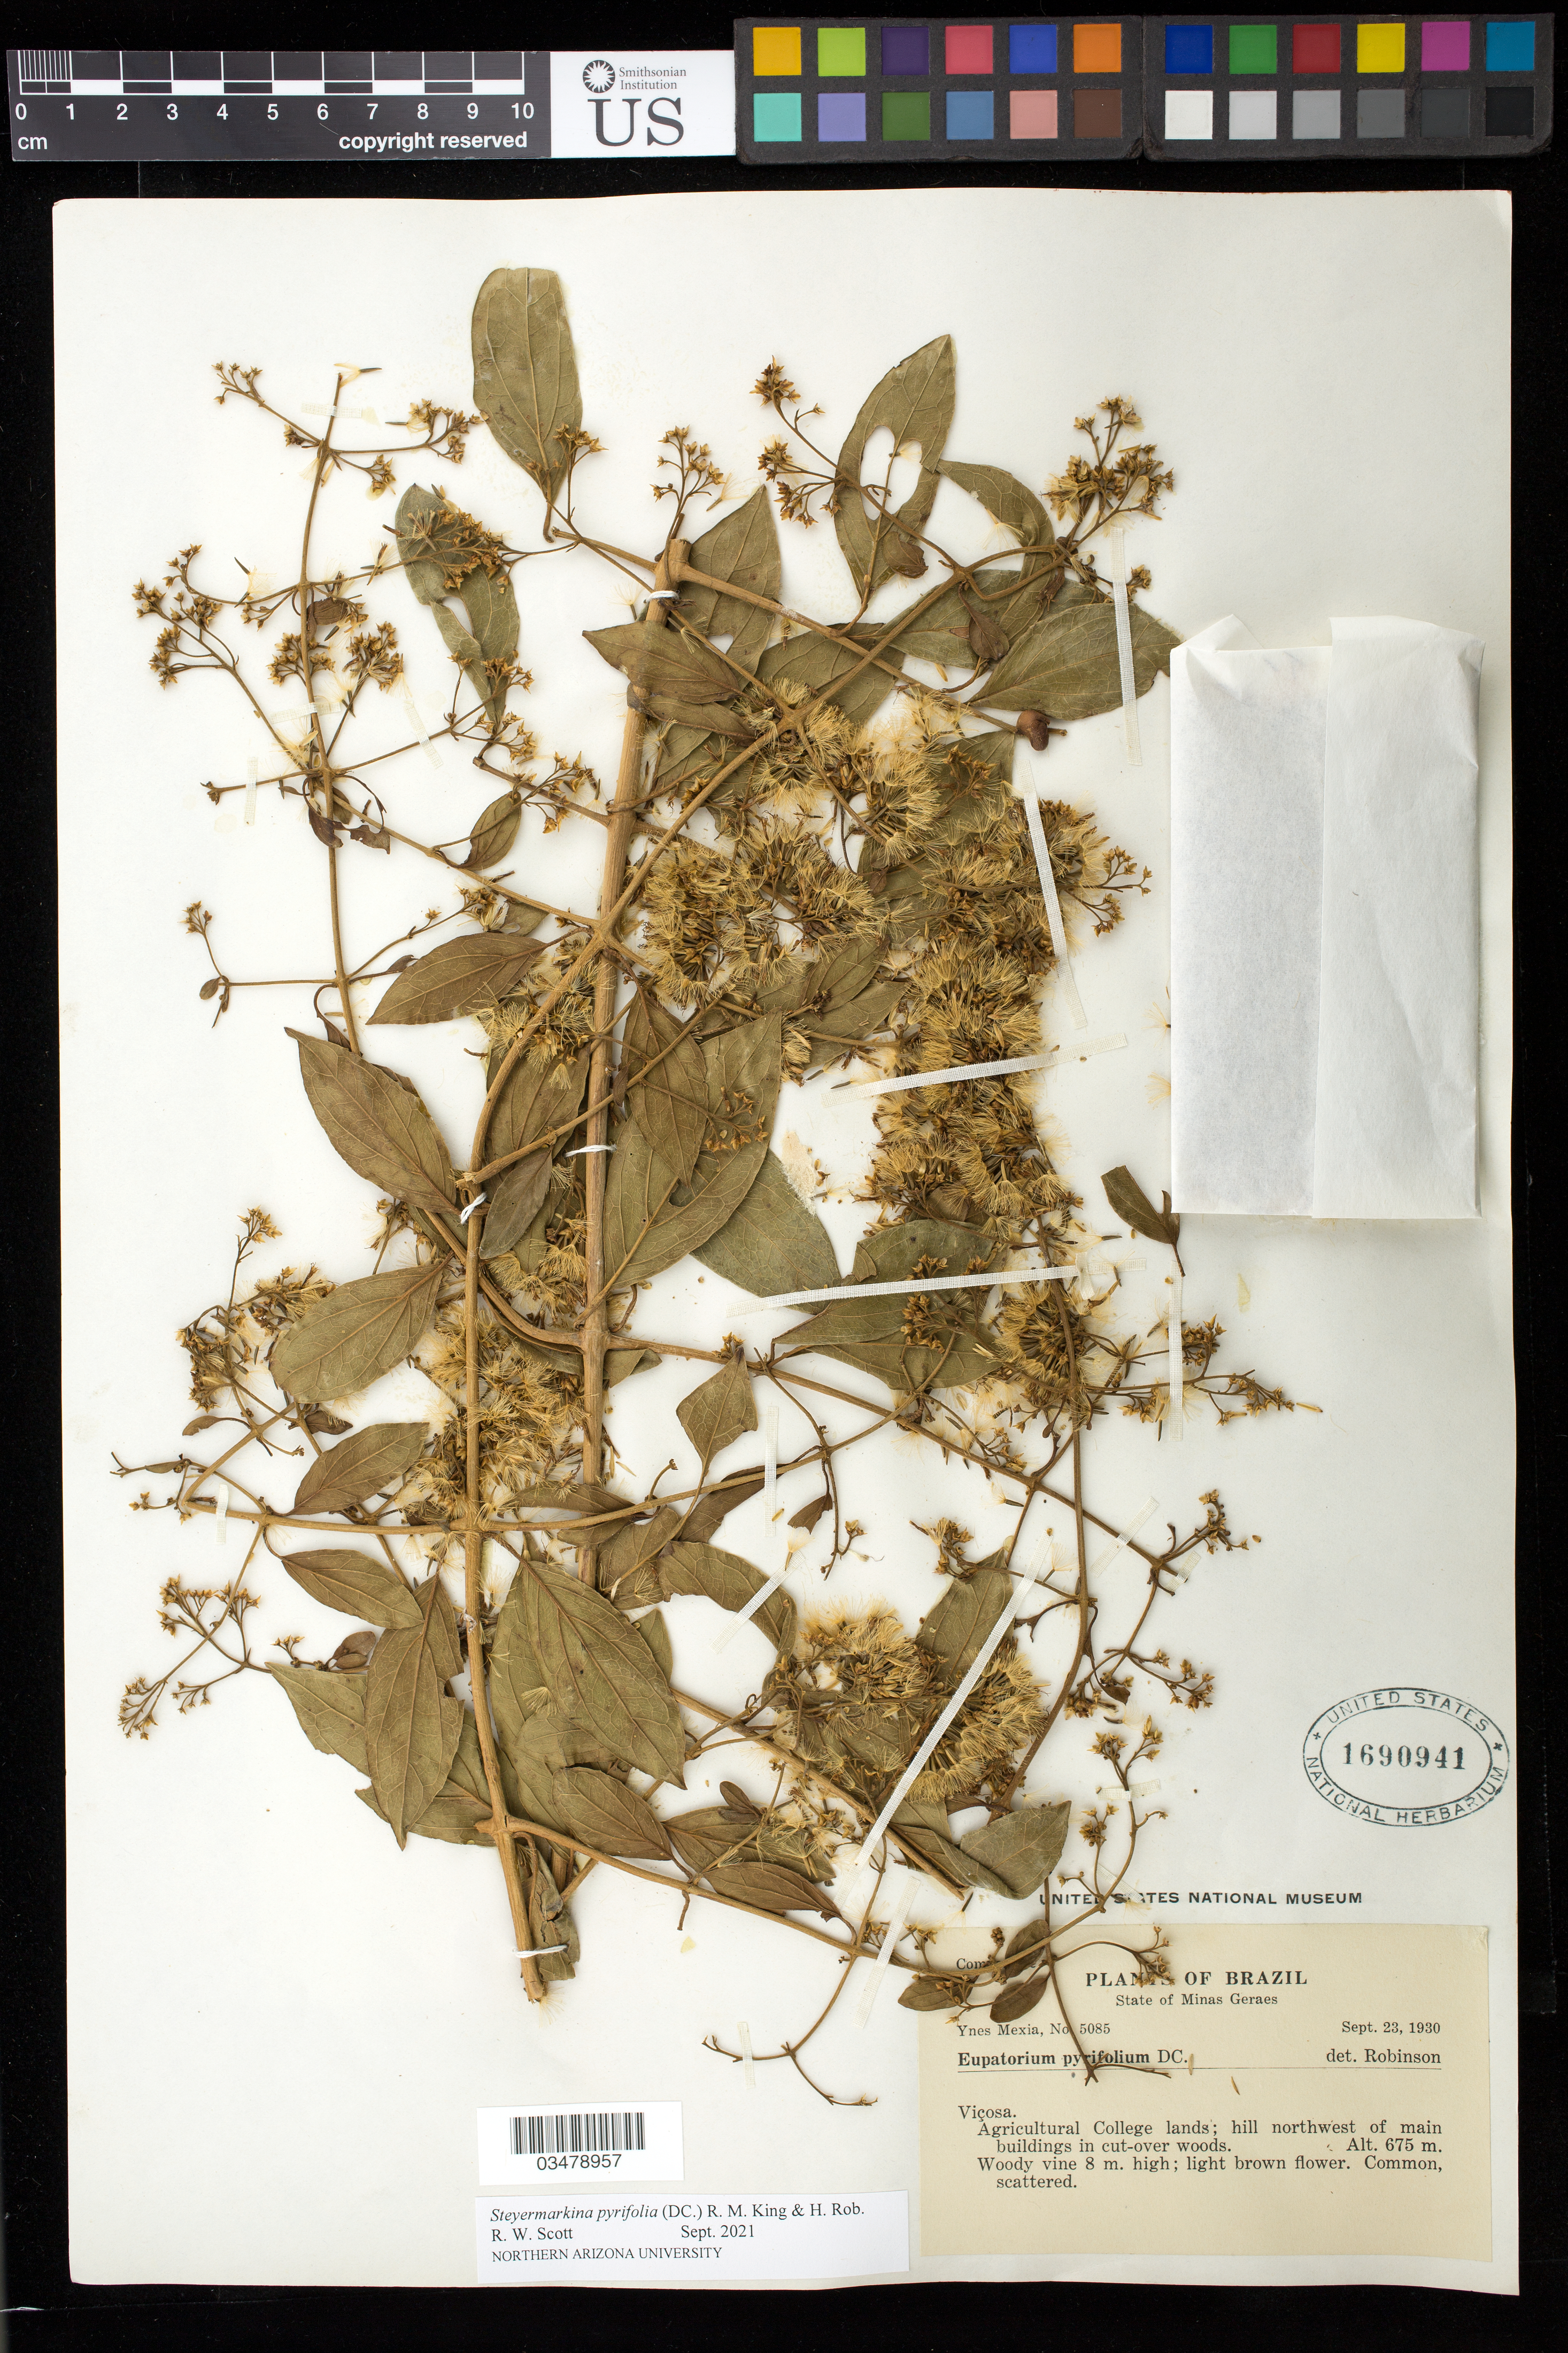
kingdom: Plantae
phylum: Tracheophyta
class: Magnoliopsida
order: Asterales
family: Asteraceae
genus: Steyermarkina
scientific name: Steyermarkina pyrifolia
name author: (DC.) R.M. King & H. Rob.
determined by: Scott, R. W.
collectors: Y. Mexia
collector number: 5085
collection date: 1930-09-23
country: Brazil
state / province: Minas Gerais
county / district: Viçosa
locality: Agricultural College lands; hill northwest of main-buildings, in cut-over woods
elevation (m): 675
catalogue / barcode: US 1690941